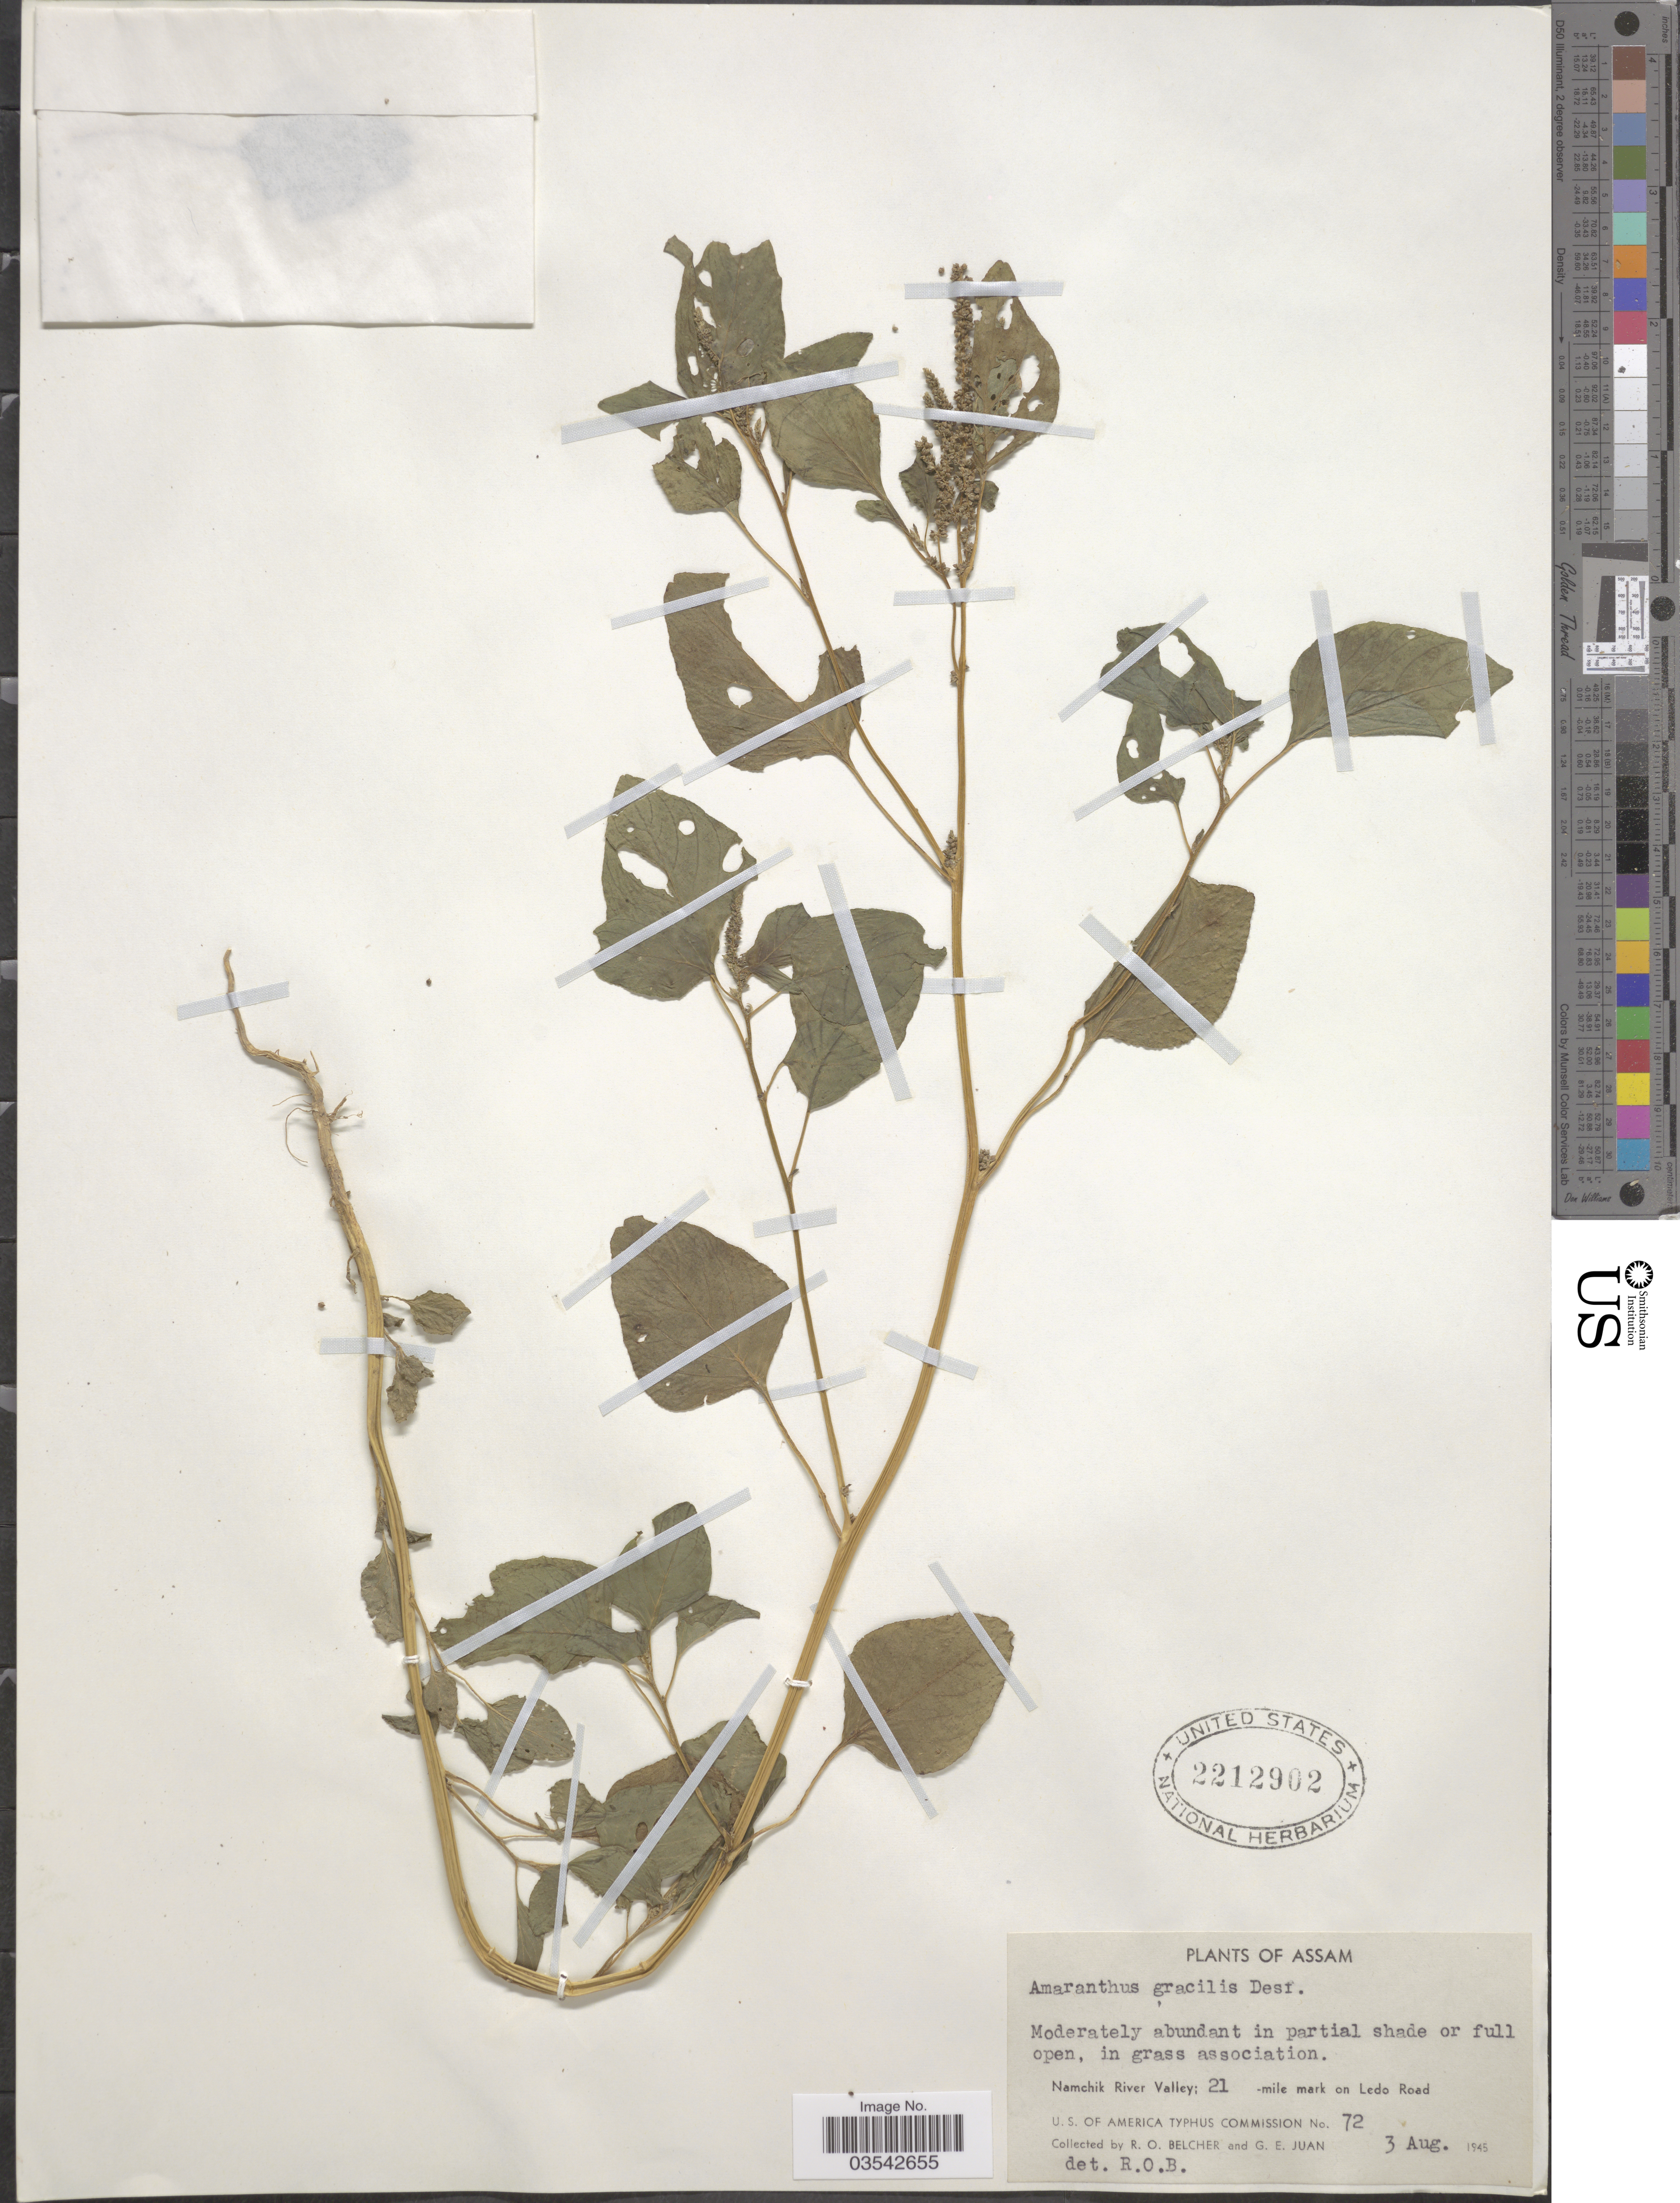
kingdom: Plantae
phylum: Tracheophyta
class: Magnoliopsida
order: Caryophyllales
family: Amaranthaceae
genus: Amaranthus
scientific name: Amaranthus viridis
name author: L.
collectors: R. Belcher & G. Juan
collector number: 72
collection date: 1945-08-03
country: India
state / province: Assam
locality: Namchik River Valley; 21-mile mark on Ledo Road.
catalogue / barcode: US 2212902